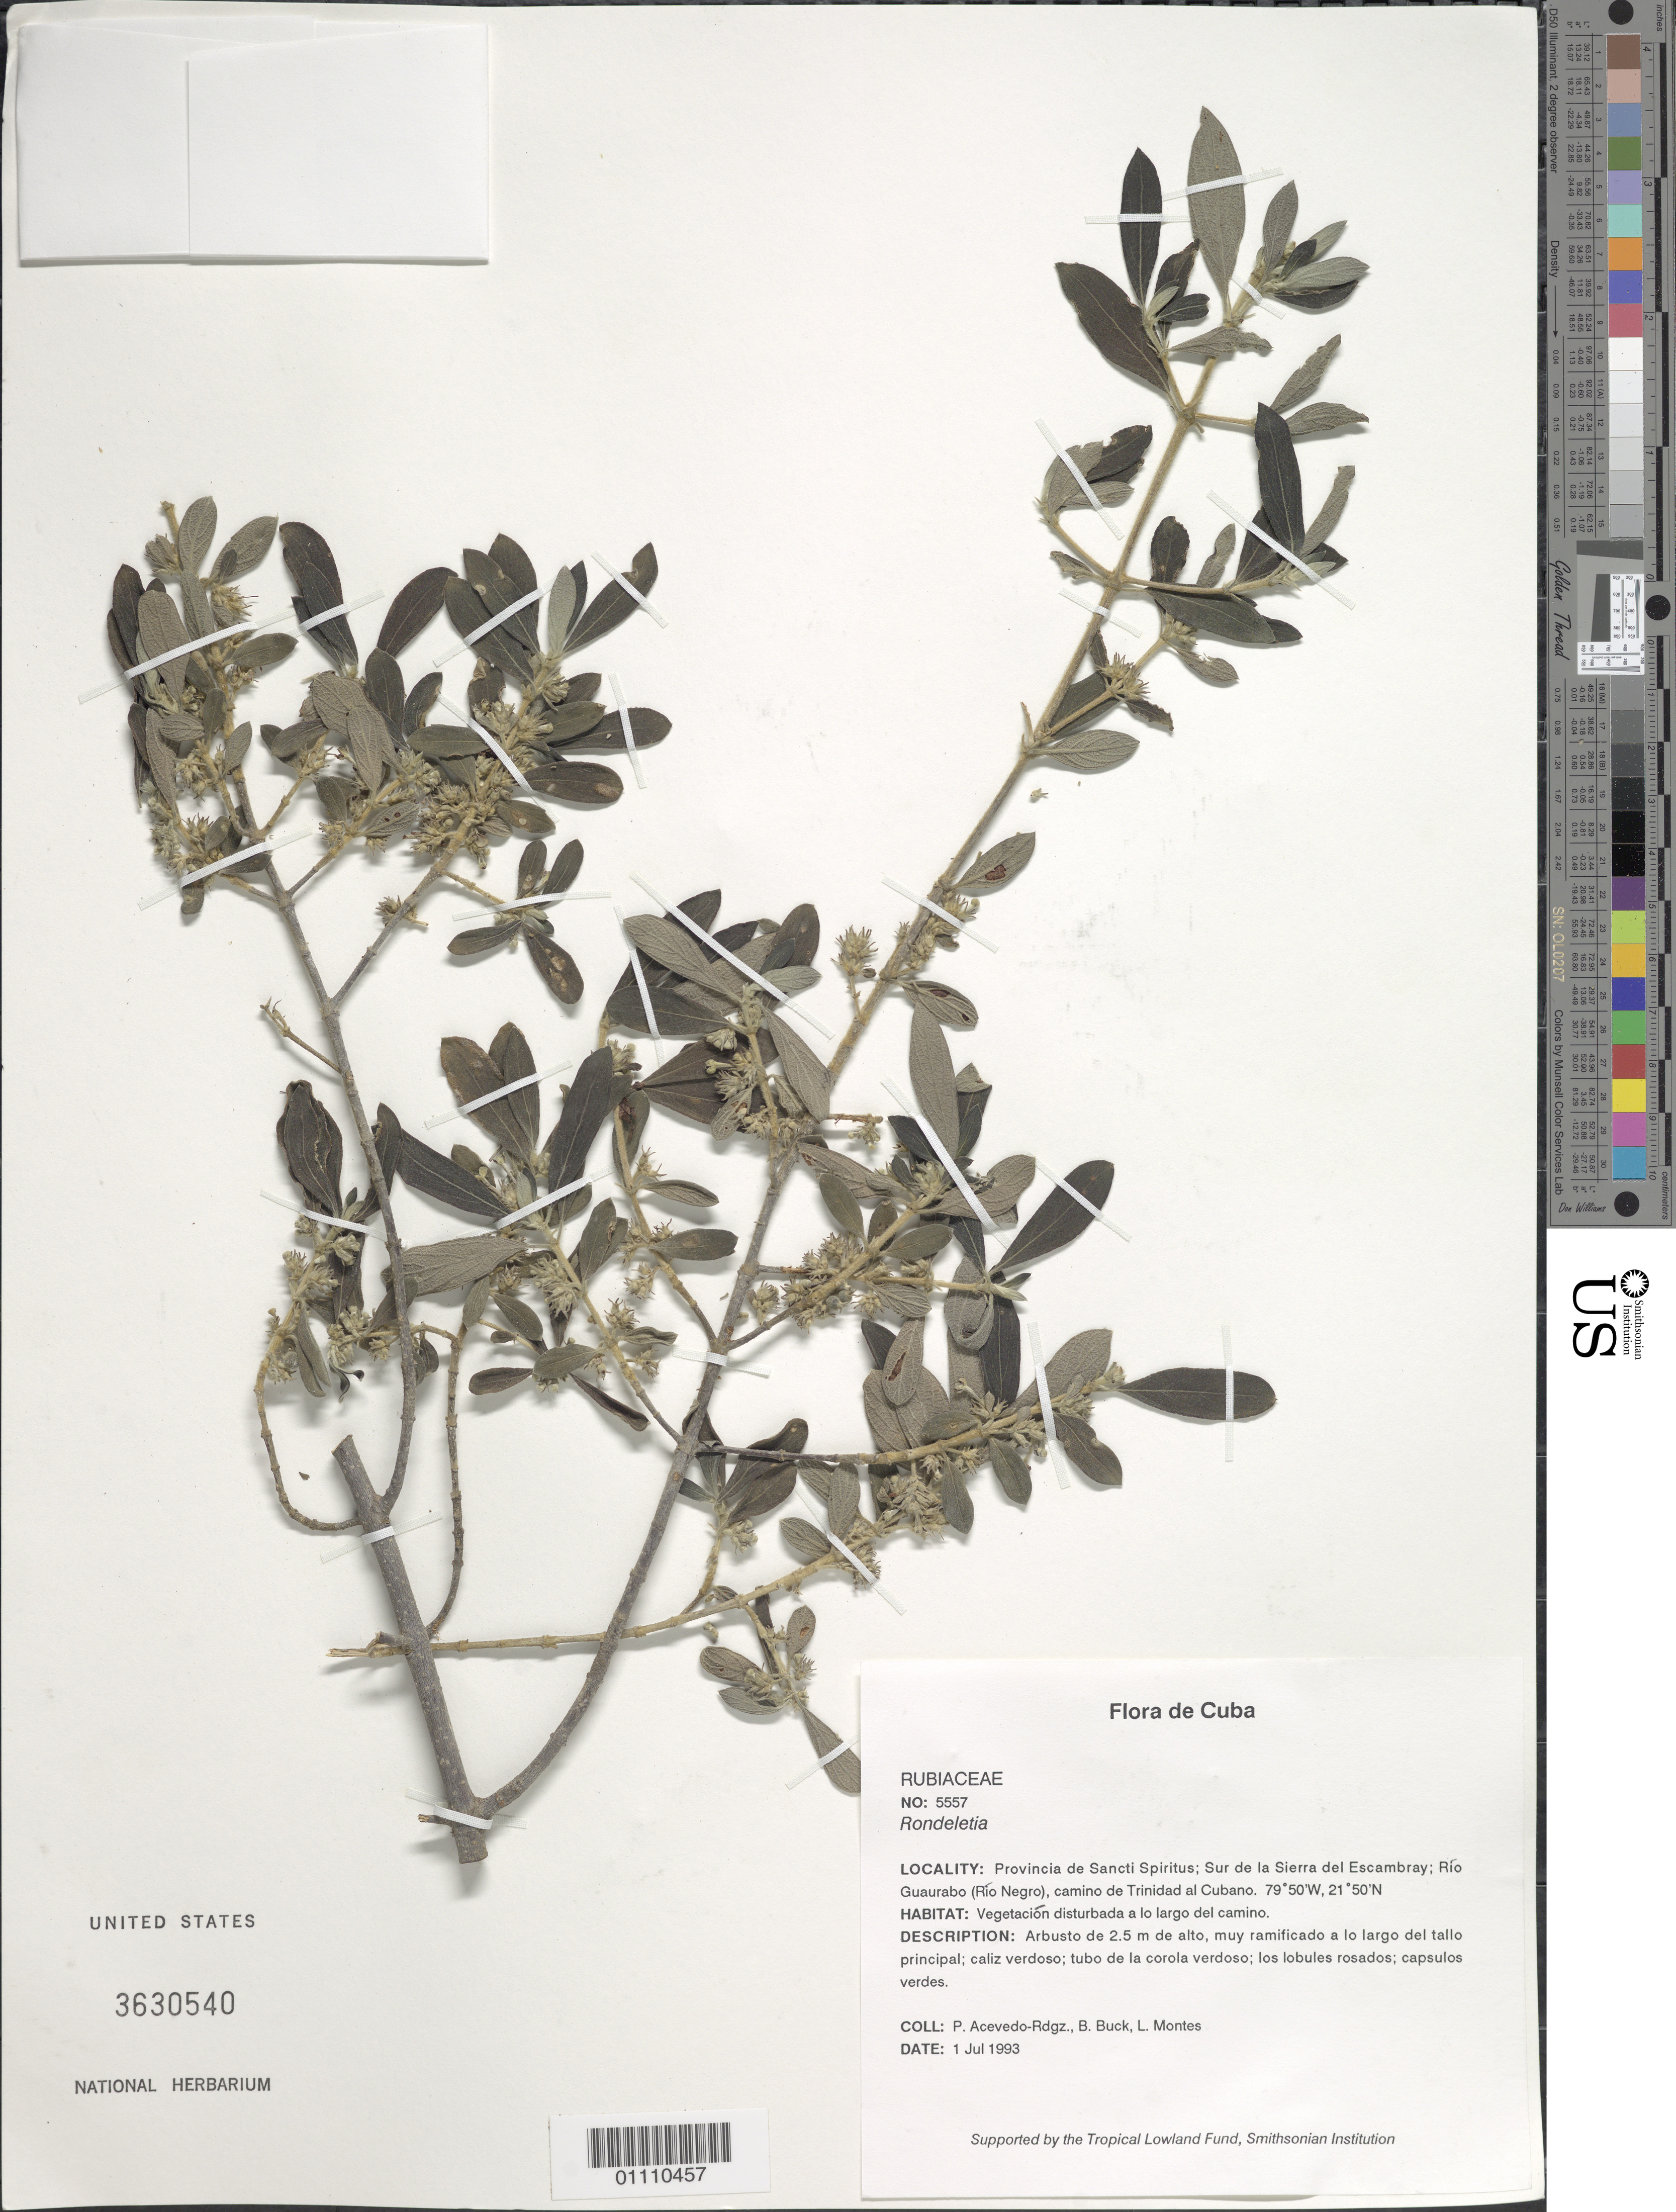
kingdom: Plantae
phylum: Tracheophyta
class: Magnoliopsida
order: Gentianales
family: Rubiaceae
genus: Rondeletia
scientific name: Rondeletia sp.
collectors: P. Acevedo-Rodr., B. Buck & L. Montes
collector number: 5557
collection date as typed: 01 Jul 1993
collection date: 1993-07-01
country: Cuba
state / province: Sancti Spiritus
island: Cuba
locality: Sur de la Sierra del Escambray; Río Guaurabo (Río Negro), camino de Trinidad al Cubano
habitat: Vegetacion disturbada a lo largo del camino.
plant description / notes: US, K, MO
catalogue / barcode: US 3630540